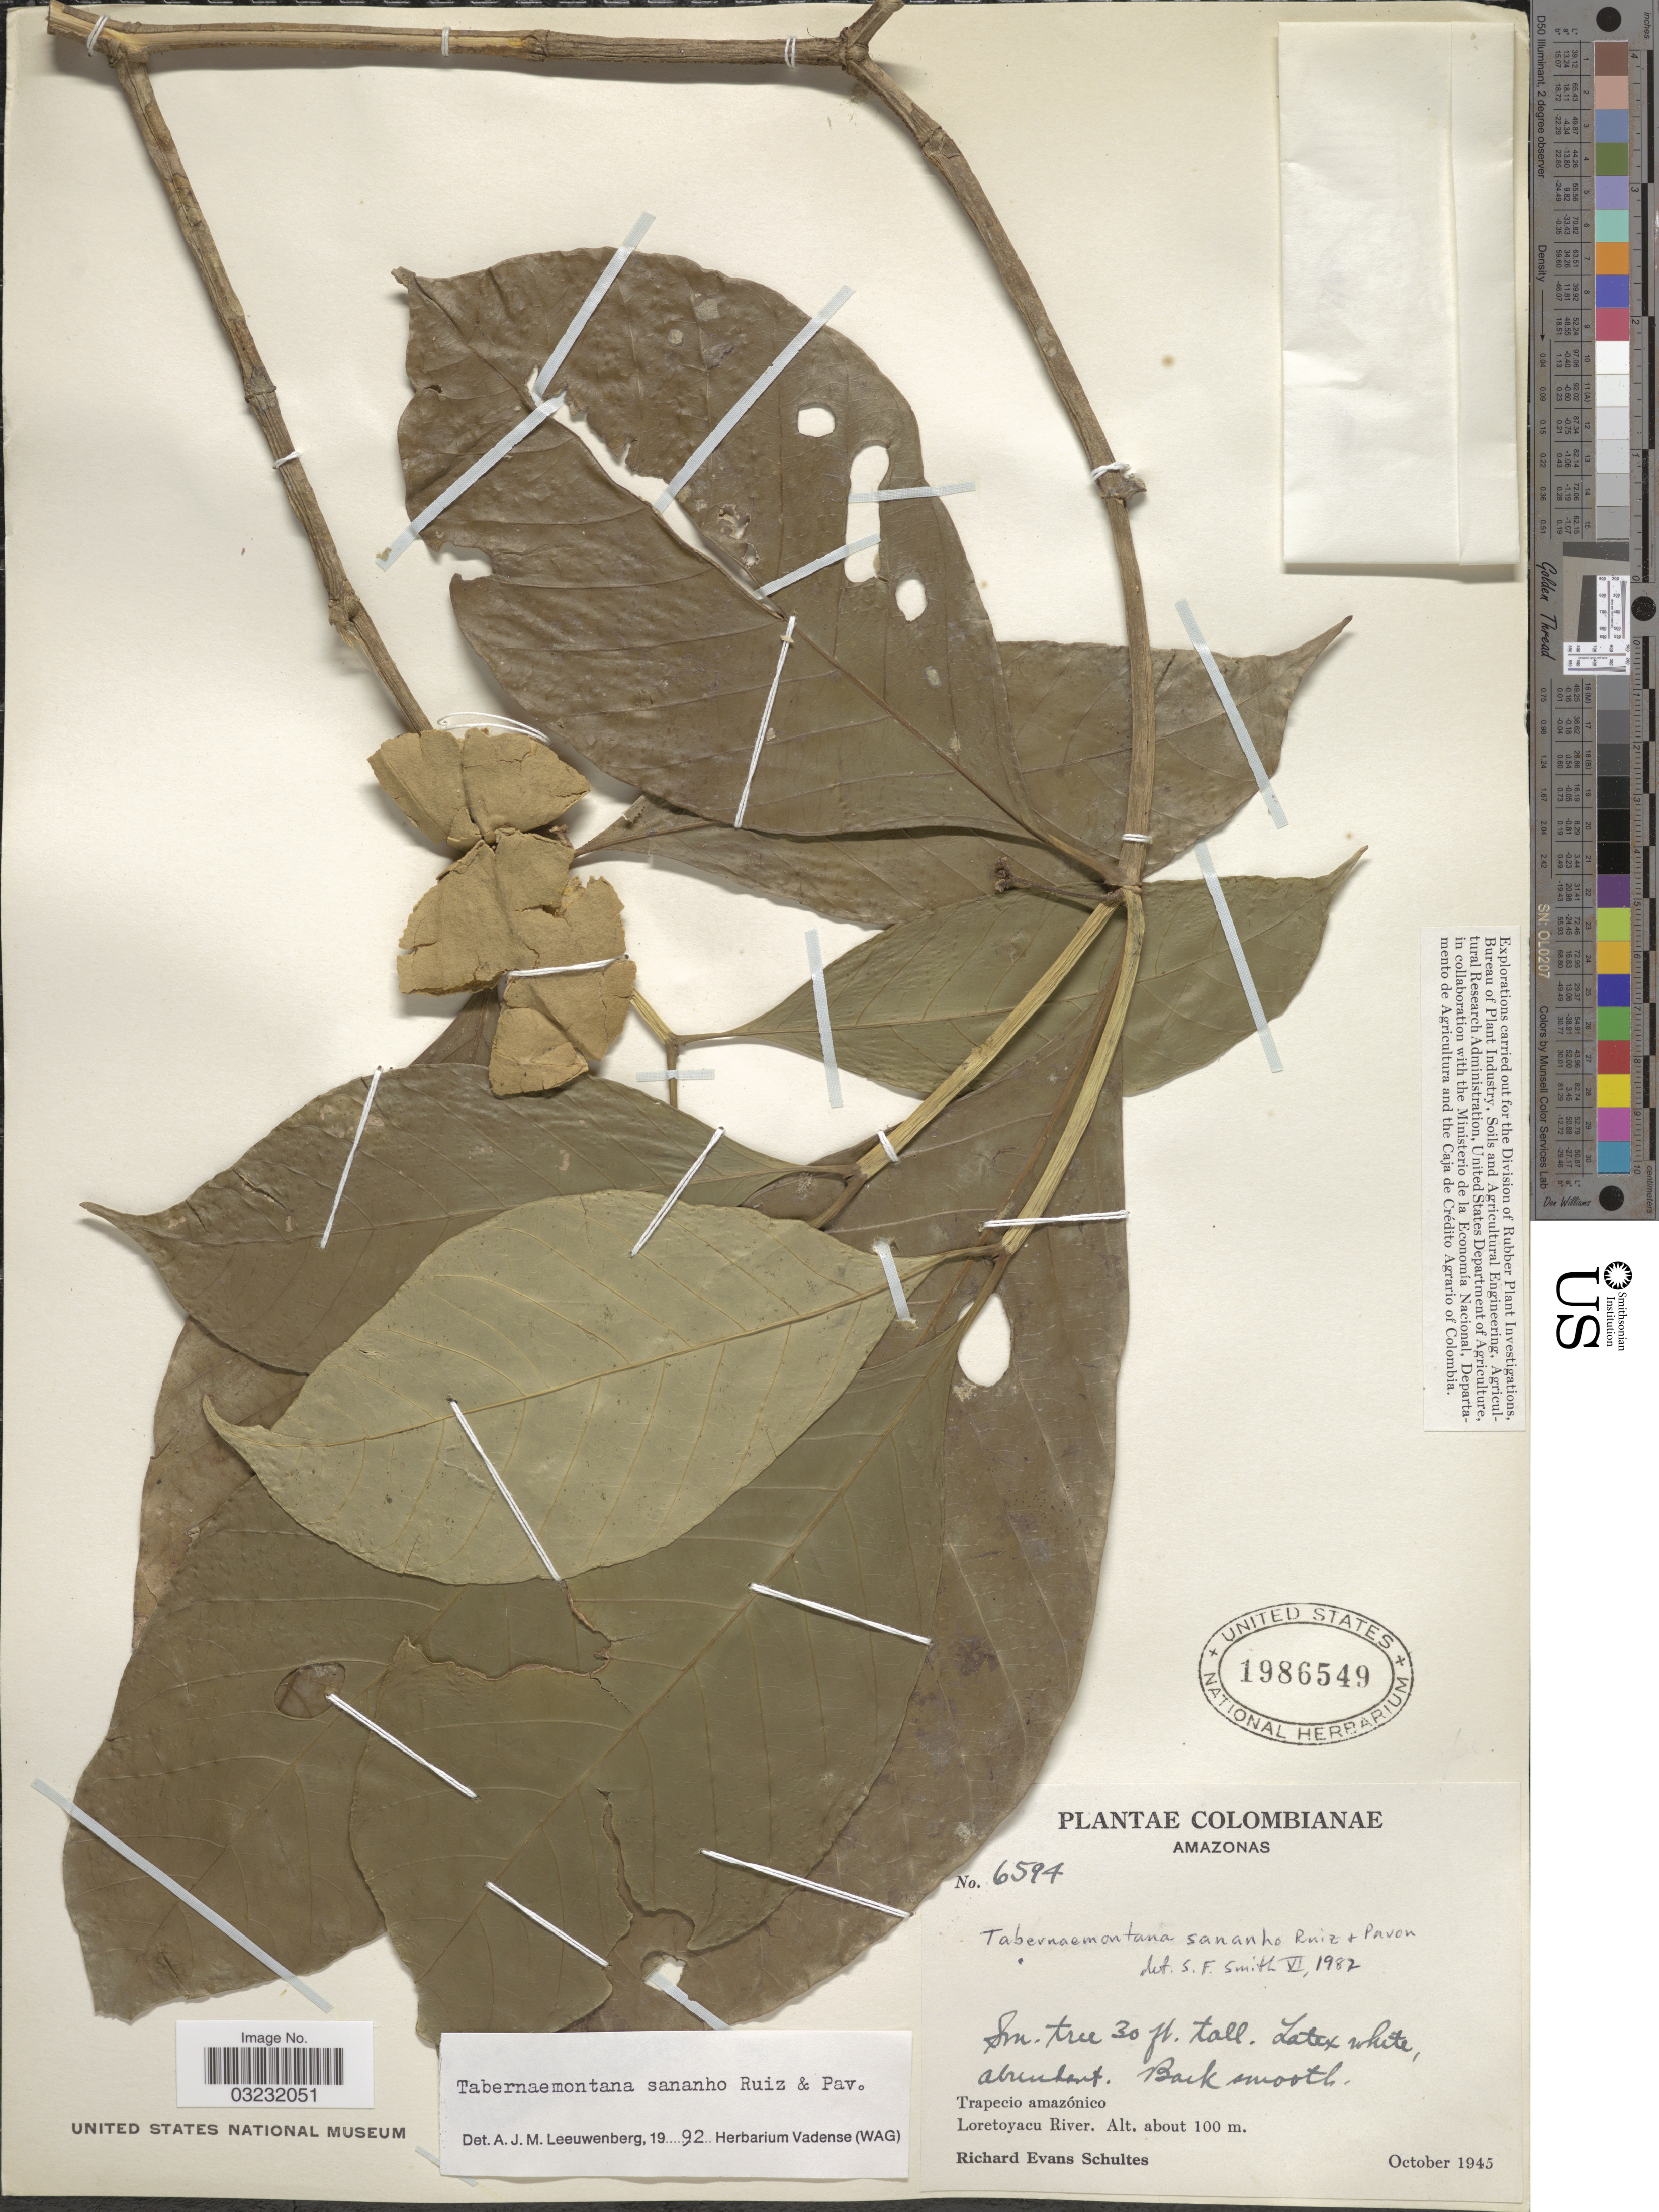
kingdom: Plantae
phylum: Tracheophyta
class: Magnoliopsida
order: Gentianales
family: Apocynaceae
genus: Tabernaemontana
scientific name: Tabernaemontana sananho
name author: Ruiz & Pav.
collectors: R. E. Schultes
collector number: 6594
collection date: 1945-10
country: Colombia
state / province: Amazônas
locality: Trapecio amazónico. Loretoyacu River.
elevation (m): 100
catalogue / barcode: US 1986549